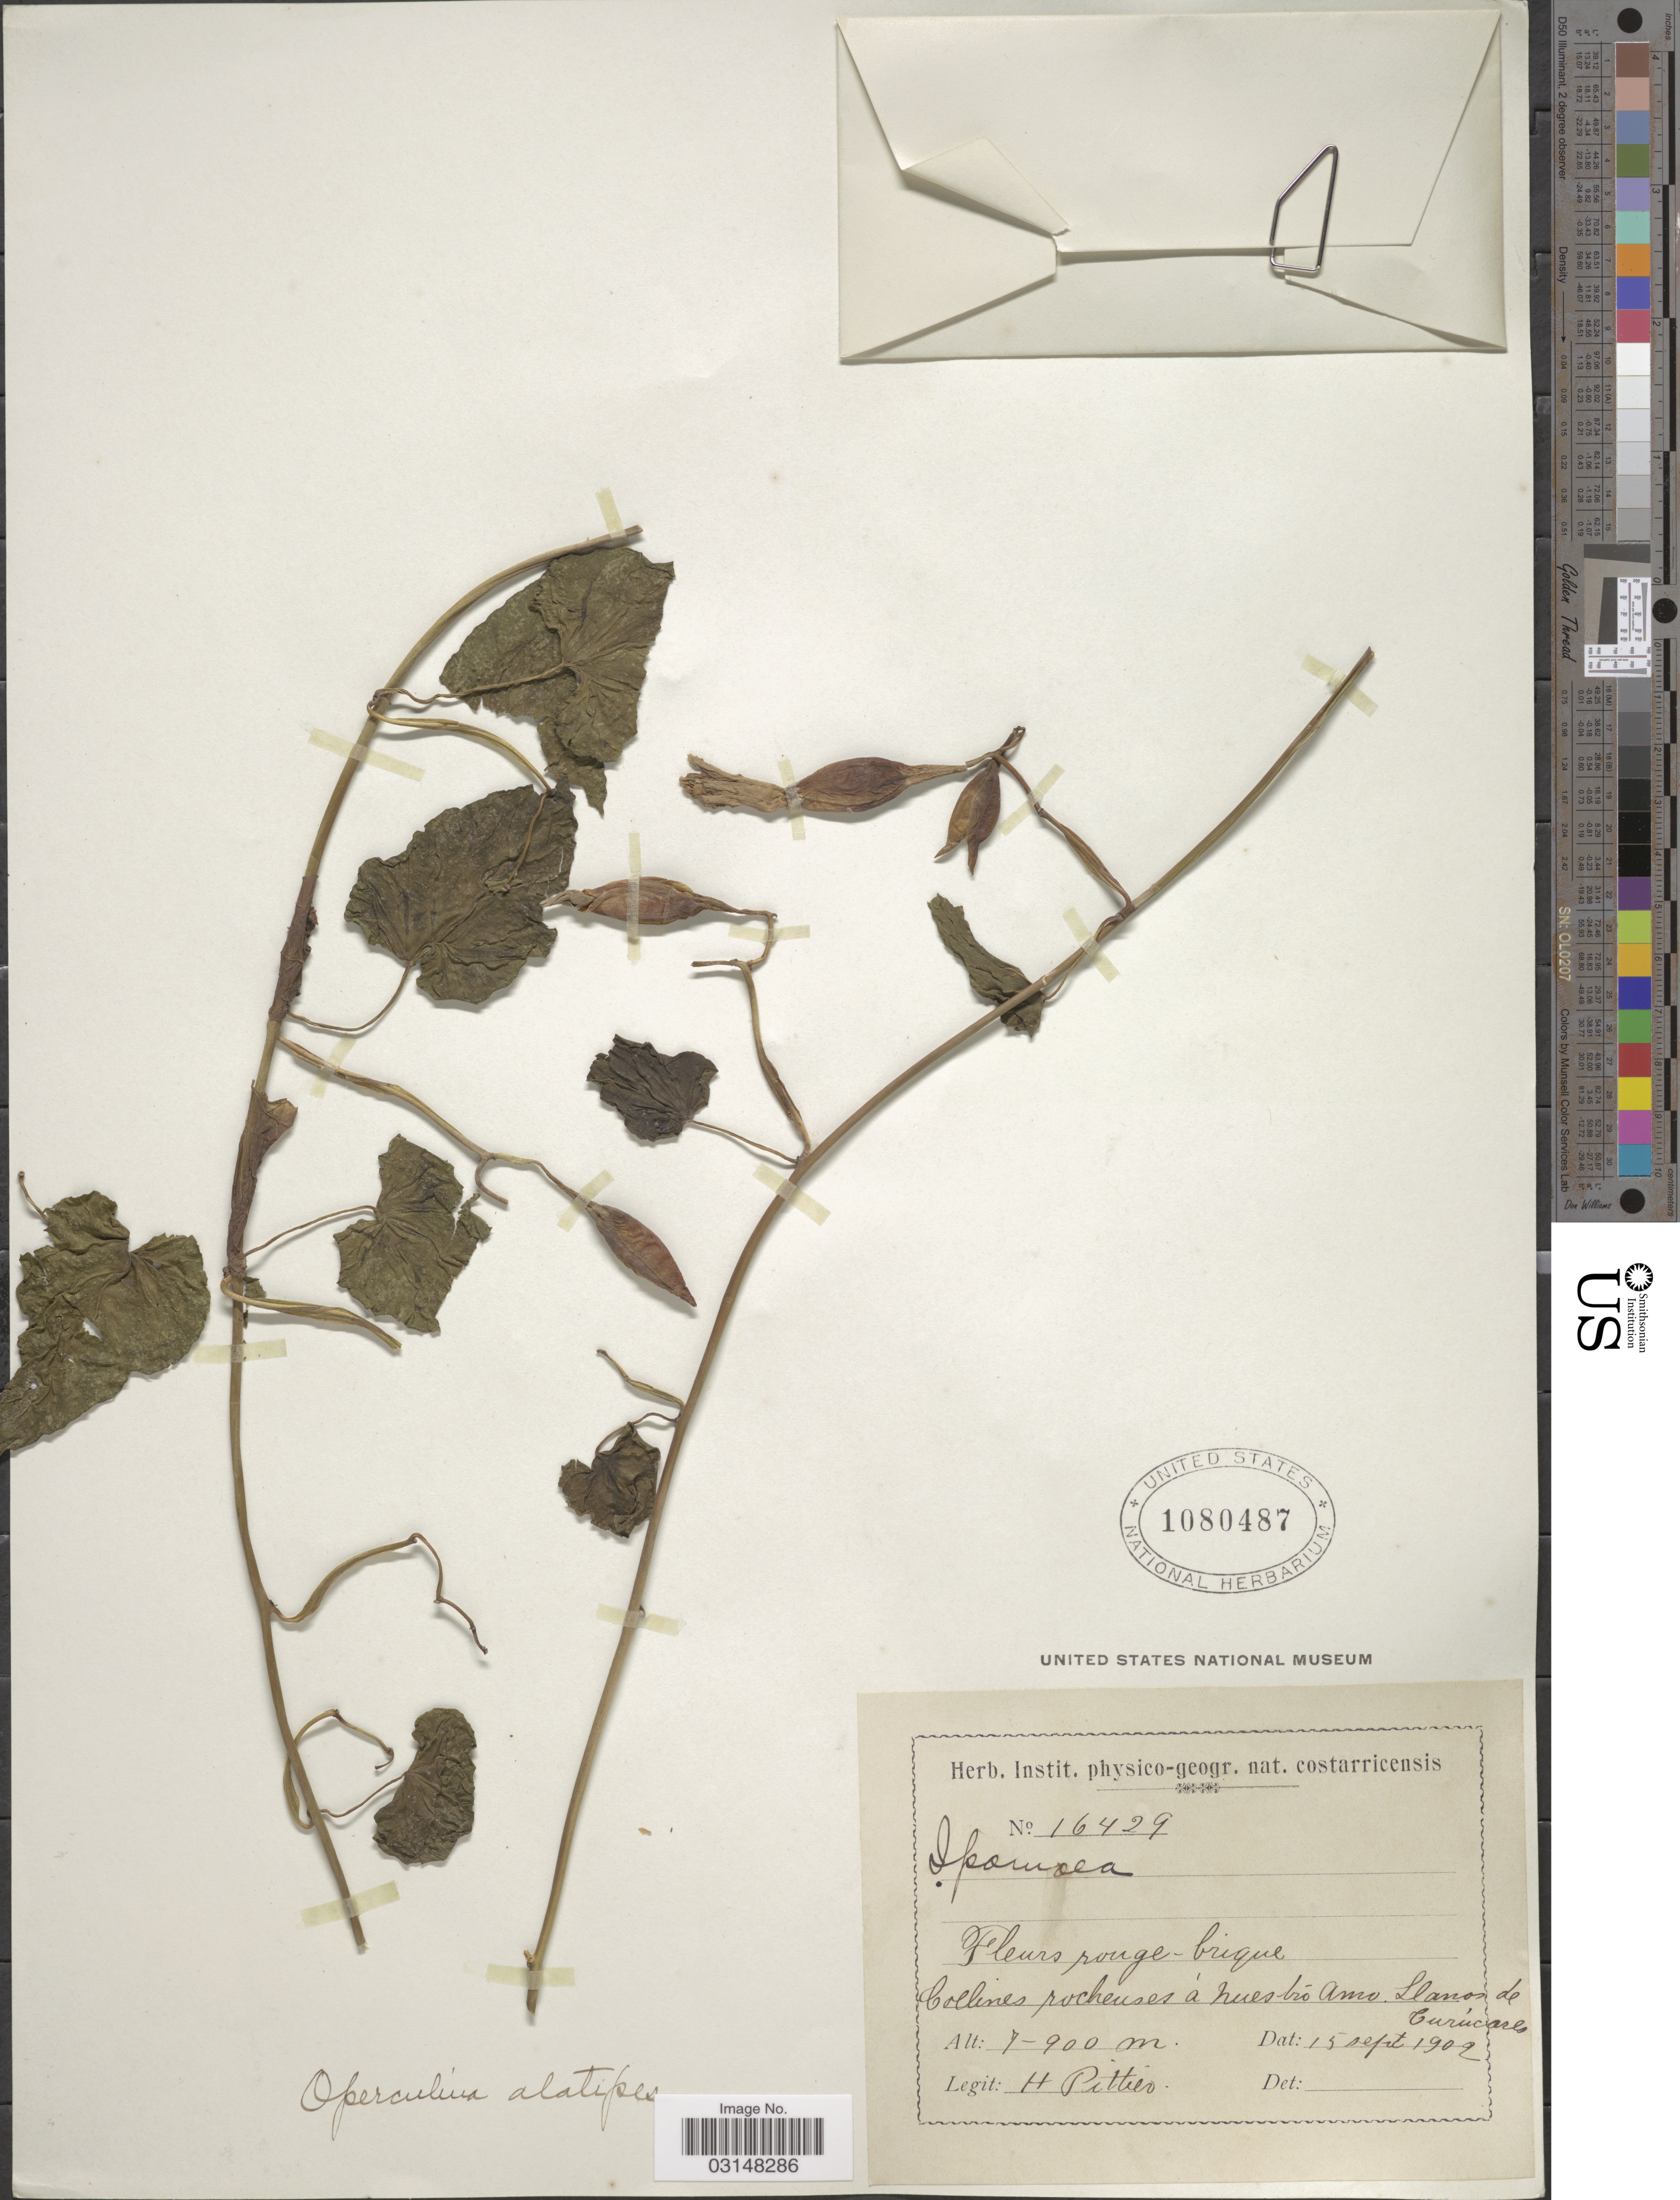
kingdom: Plantae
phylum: Tracheophyta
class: Magnoliopsida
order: Solanales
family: Convolvulaceae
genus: Operculina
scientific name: Operculina pteripes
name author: (G. Don) O'Donell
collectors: H. F. Pittier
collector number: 16429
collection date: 1902-09-15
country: Costa Rica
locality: Collines rocheuses à Nuestro Amo. Llanos de Turúcares.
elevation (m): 700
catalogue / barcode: US 1080487